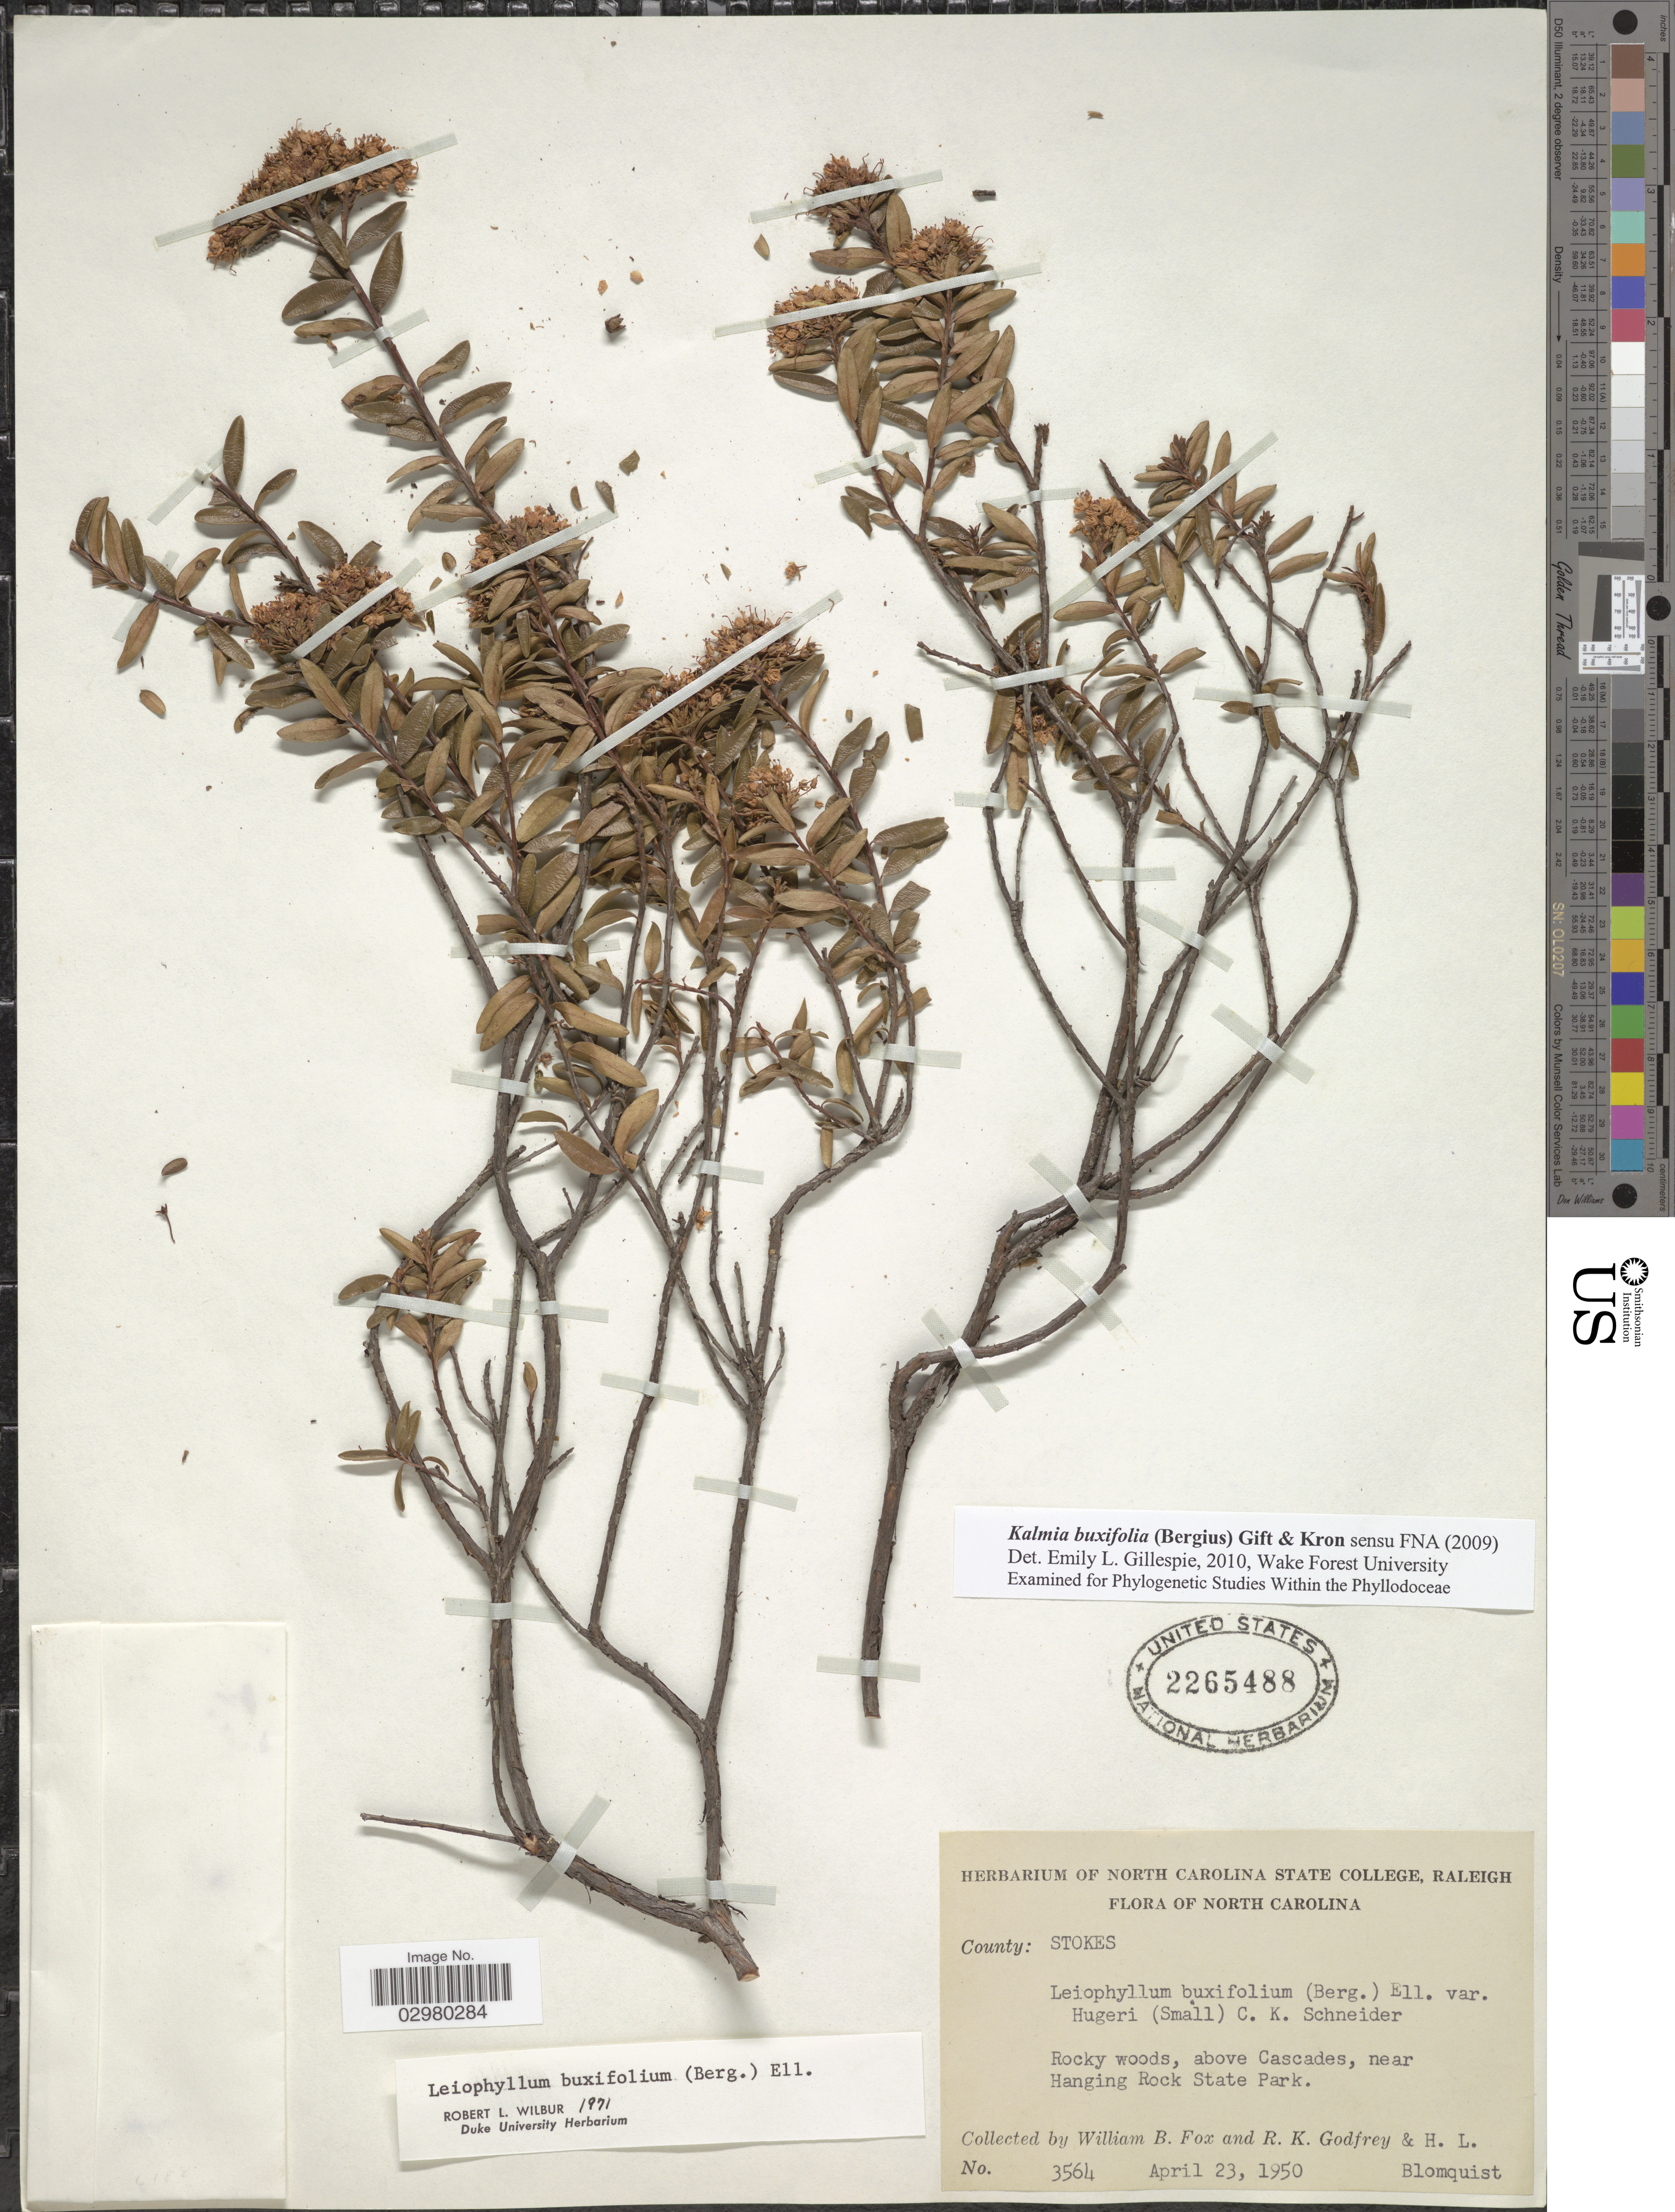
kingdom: Plantae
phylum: Tracheophyta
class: Magnoliopsida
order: Ericales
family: Ericaceae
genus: Leiophyllum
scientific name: Leiophyllum buxifolium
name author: (Bergius) Elliott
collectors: W. Fox, R. K. Godfrey & H. Blomquist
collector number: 3564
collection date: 1950-04-23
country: United States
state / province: North Carolina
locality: County: Stokes. Above Cascades, near Hanging Rock State Park.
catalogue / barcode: US 2265488